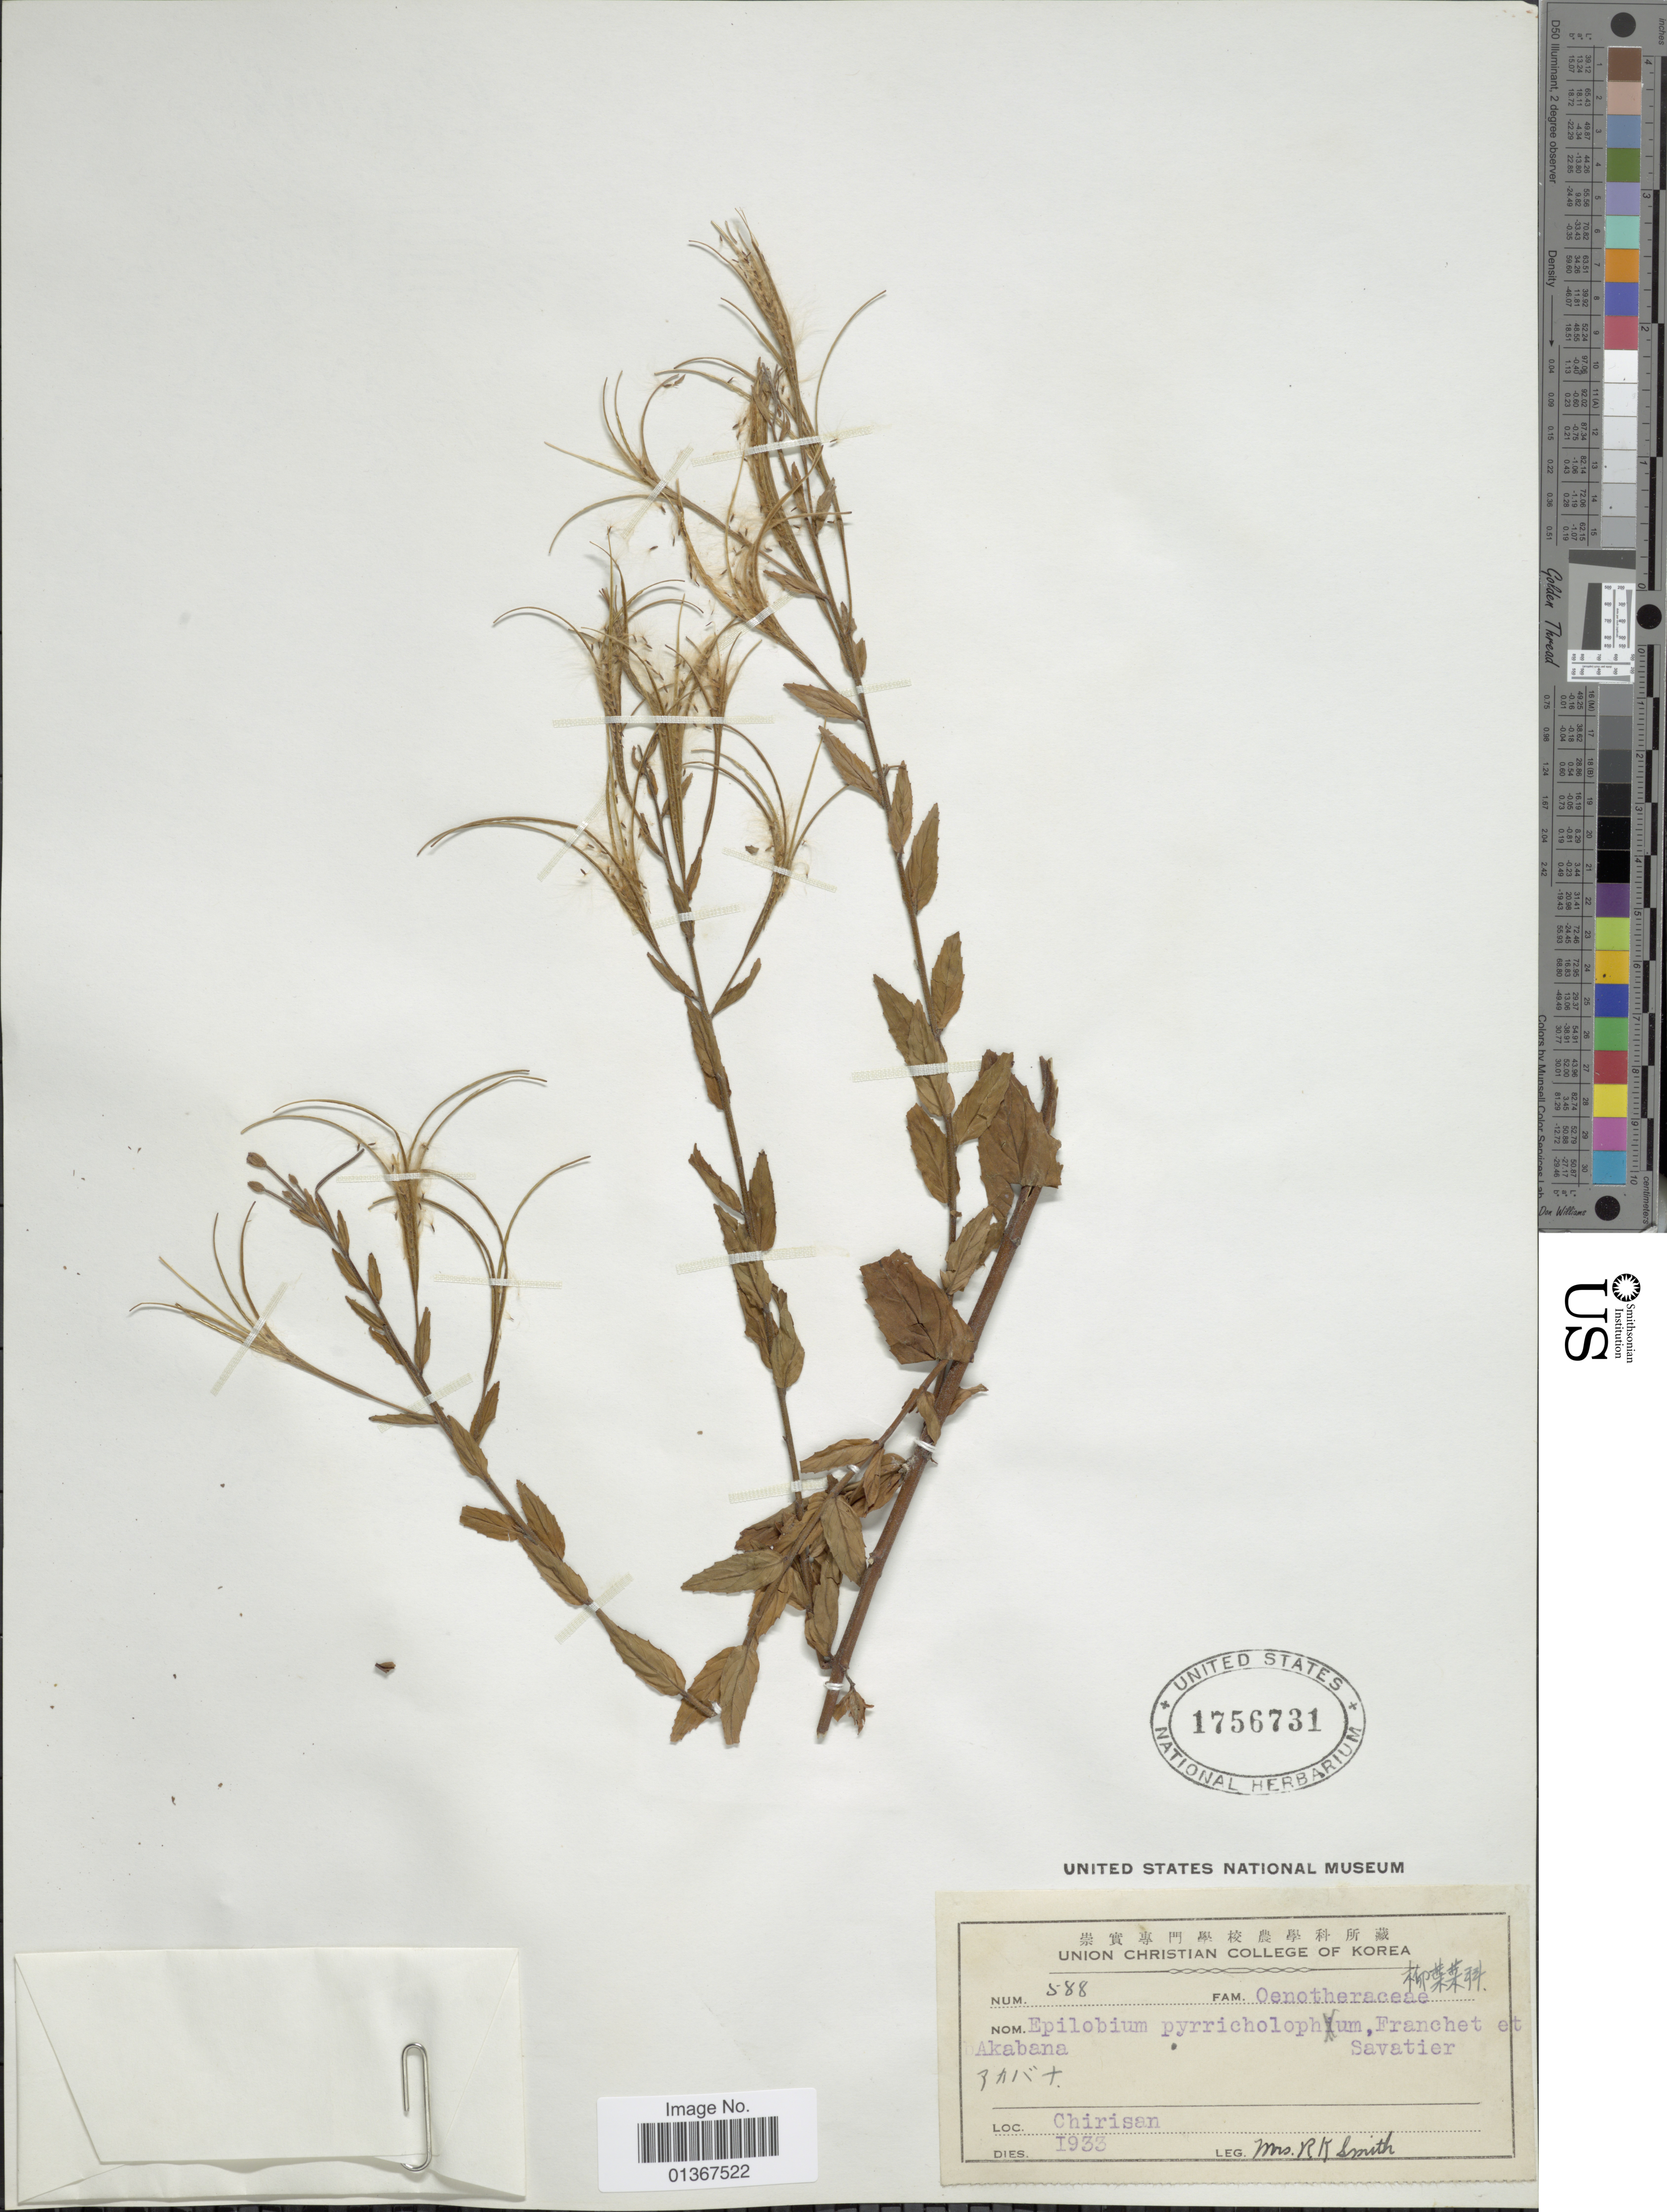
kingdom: Plantae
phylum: Tracheophyta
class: Magnoliopsida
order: Myrtales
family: Onagraceae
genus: Epilobium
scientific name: Epilobium pyrricholophum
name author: Franch. & Sav.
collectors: R. Smith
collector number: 588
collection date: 1933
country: South Korea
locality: Chirisan.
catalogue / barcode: US 1756731